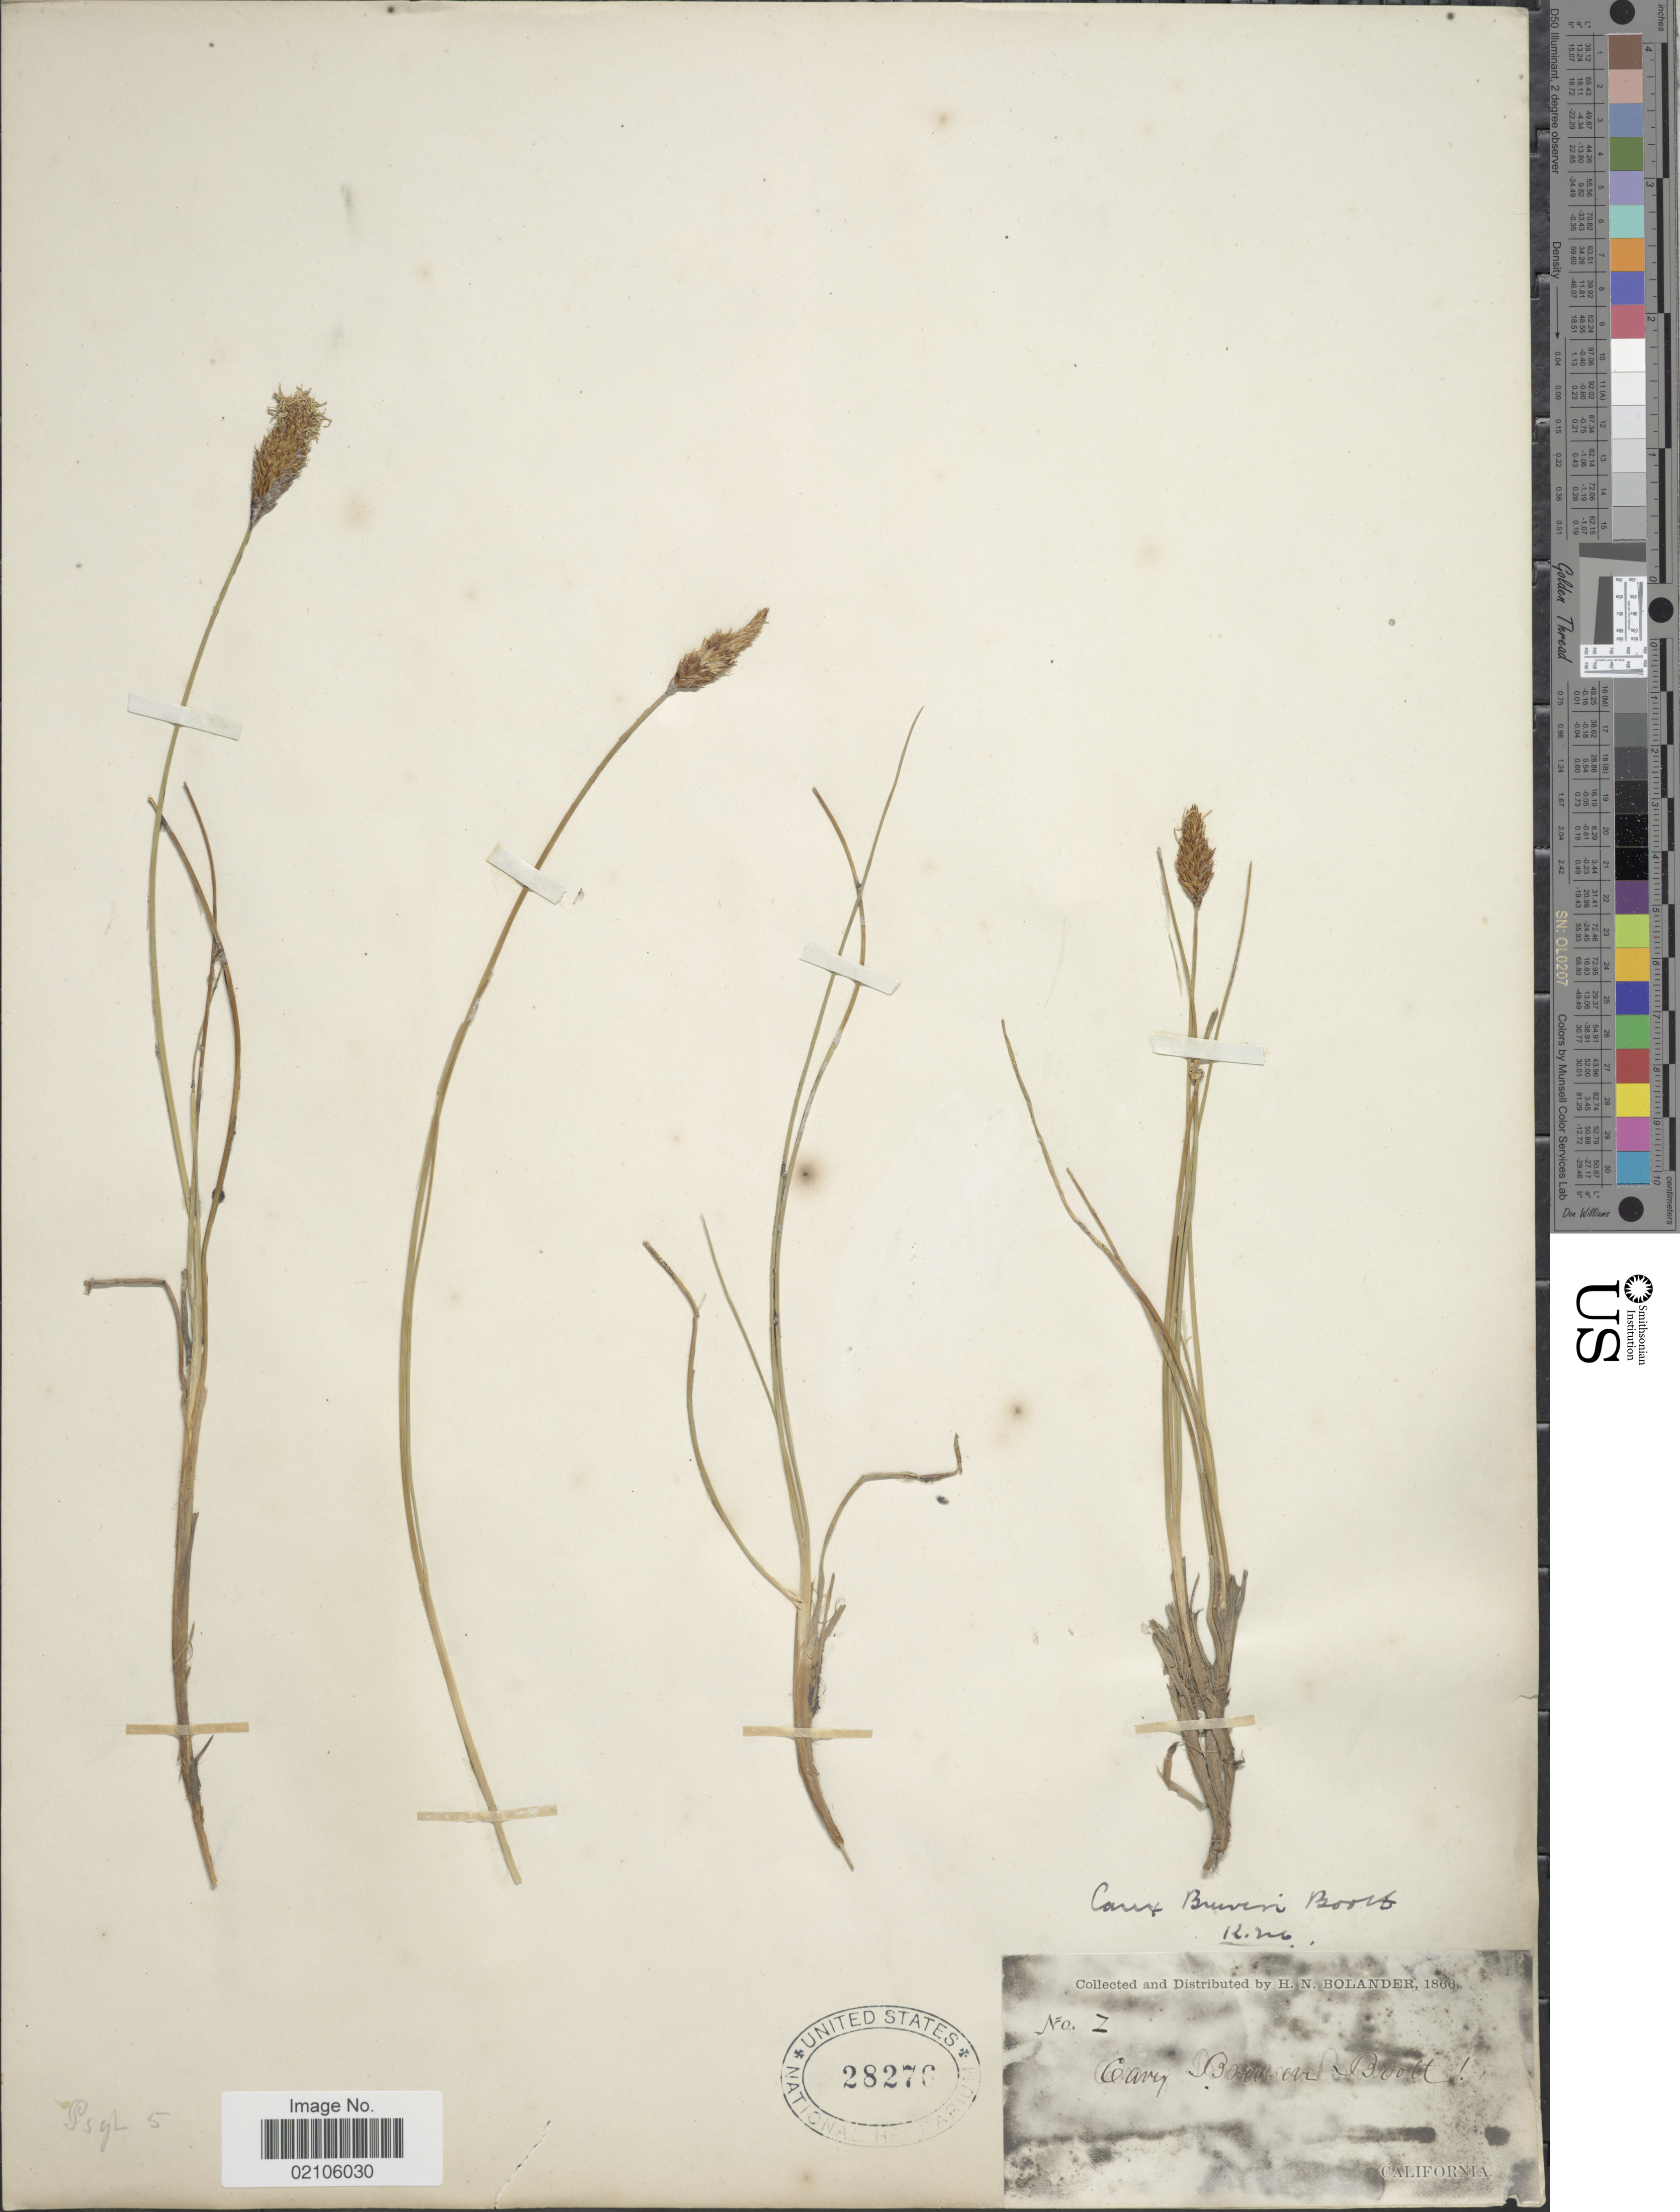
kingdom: Plantae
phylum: Tracheophyta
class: Liliopsida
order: Poales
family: Cyperaceae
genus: Carex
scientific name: Carex breweri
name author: Boott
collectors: H. Bolander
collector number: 7*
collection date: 1866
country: United States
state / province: California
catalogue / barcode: US 28276